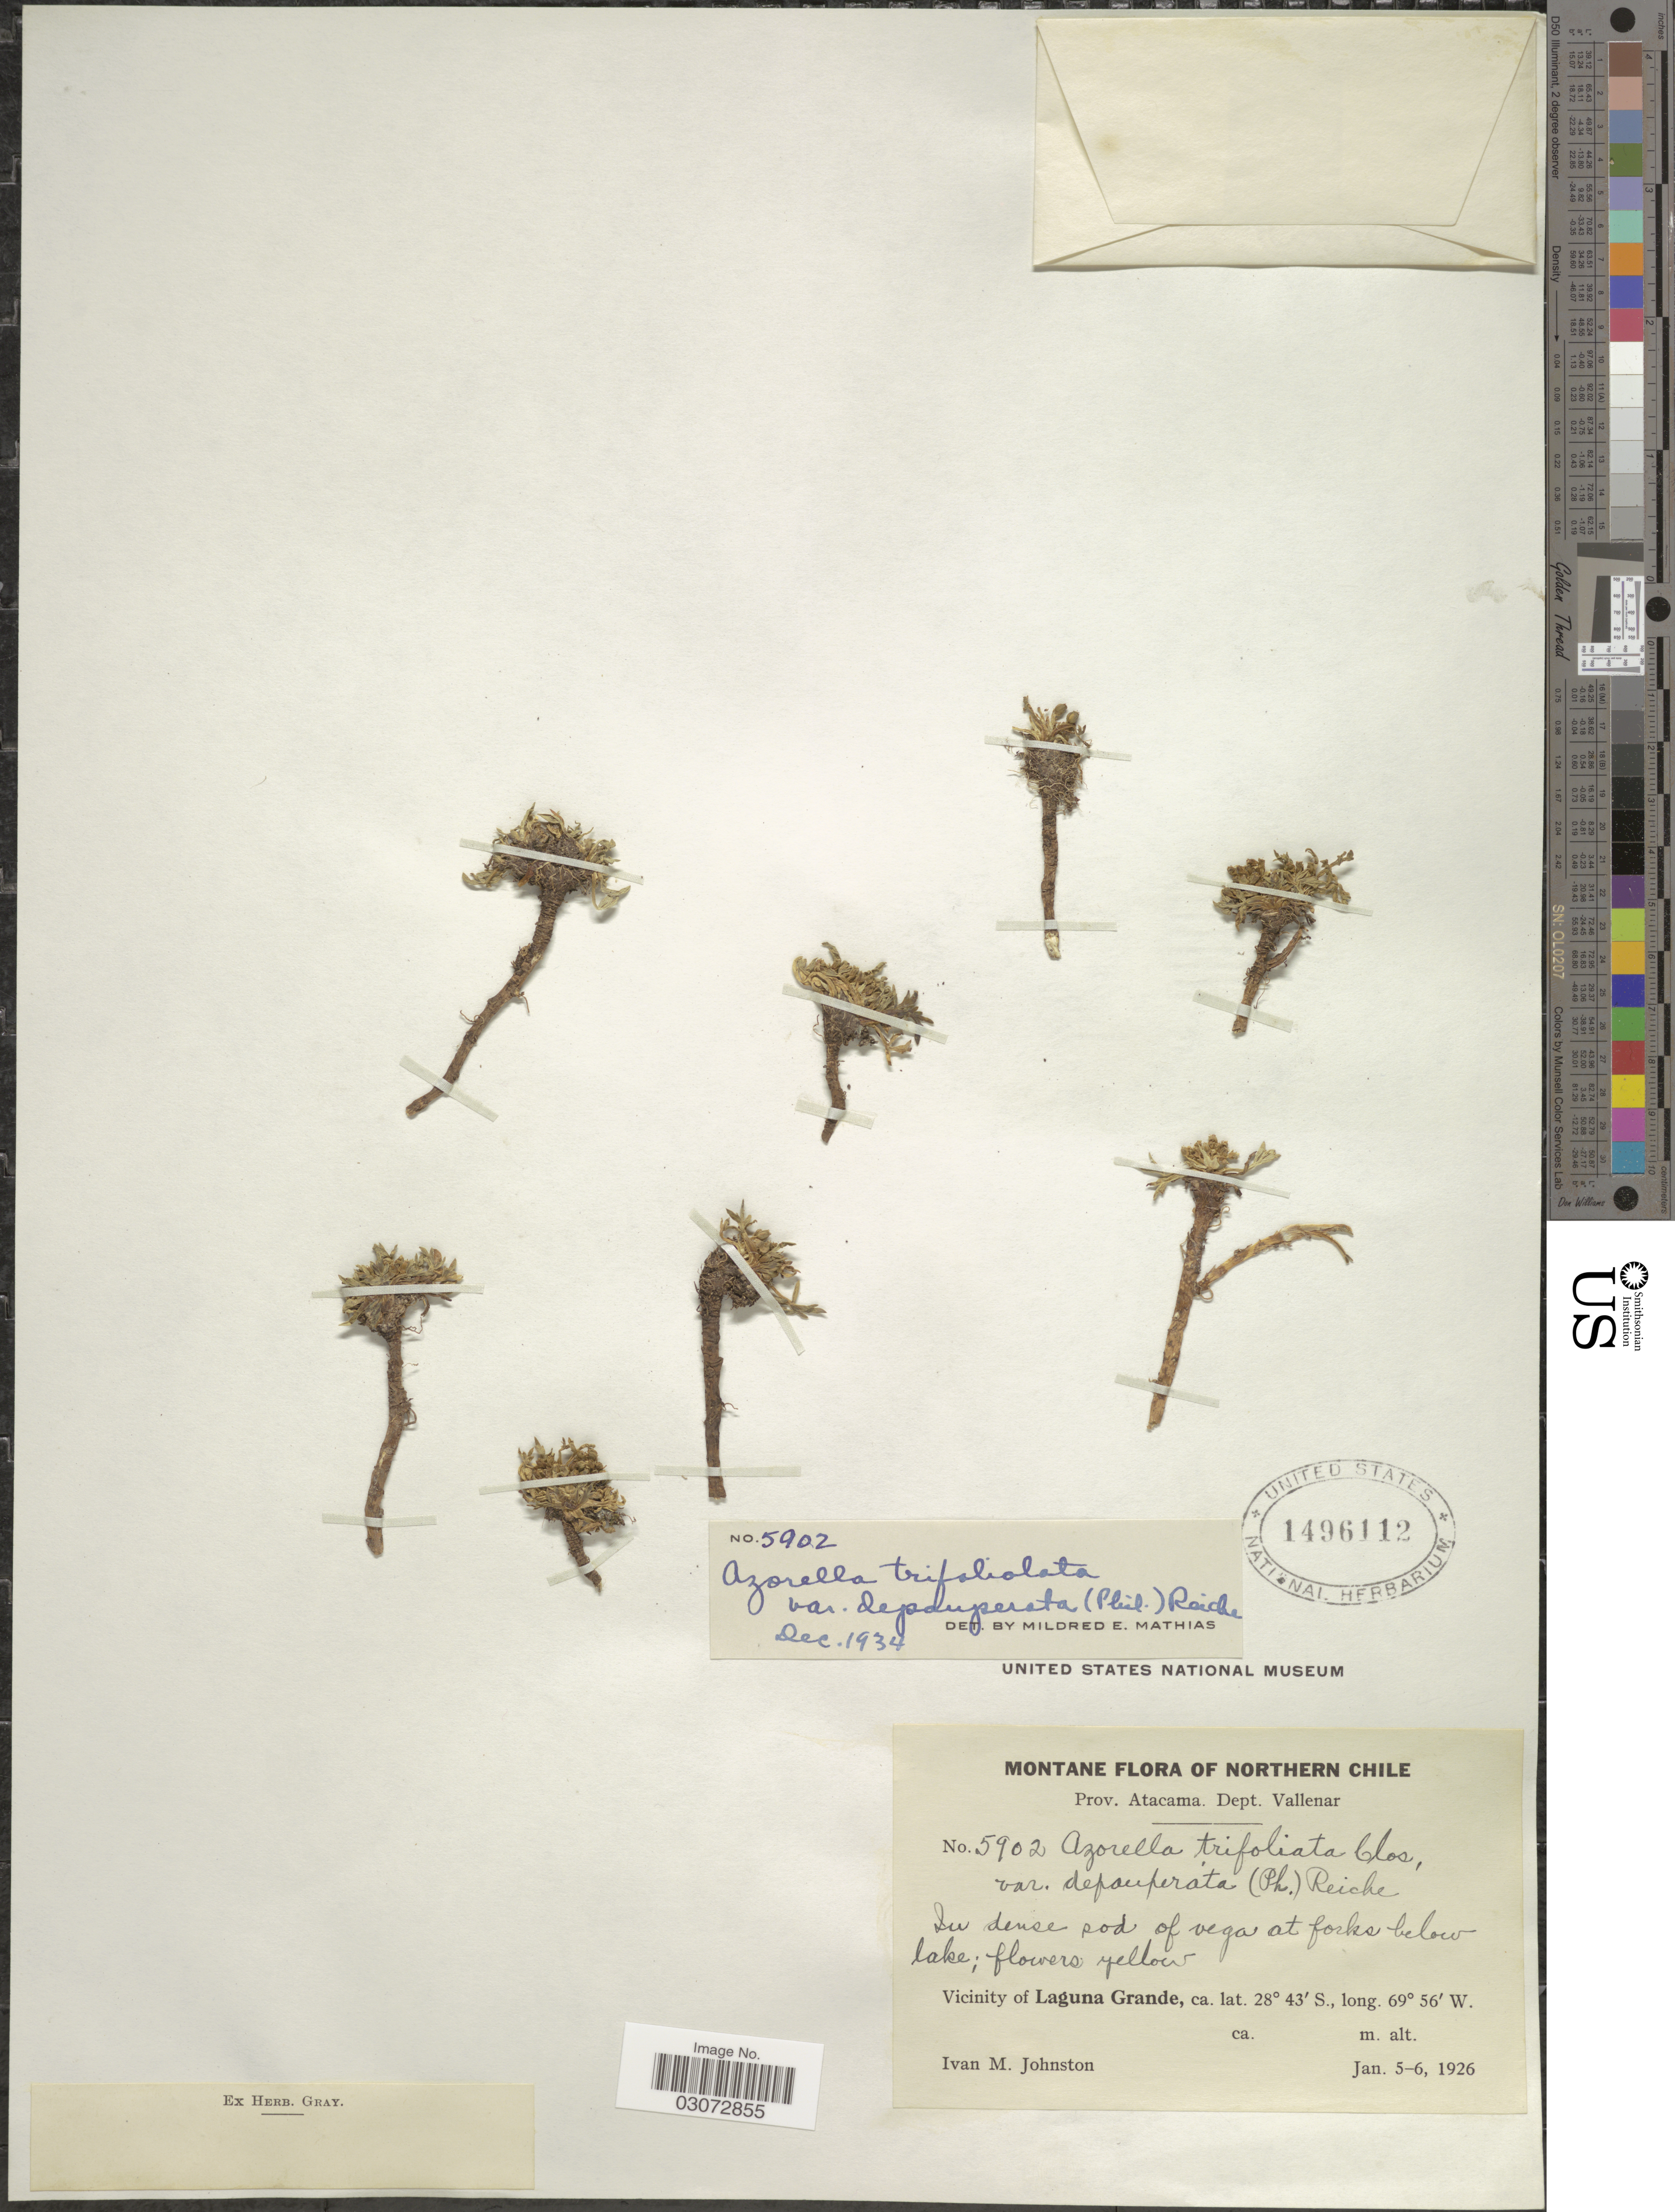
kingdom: Plantae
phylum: Tracheophyta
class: Magnoliopsida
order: Apiales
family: Apiaceae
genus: Azorella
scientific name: Azorella trifoliata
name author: Walp.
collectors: I.M. Johnston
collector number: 5902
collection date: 1926-01-05/1926-01-06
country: Chile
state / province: Atacama (III)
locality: Northern Chile. Dept. Vallenar. Vicinity of Laguna Grande.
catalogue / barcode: US 1496112